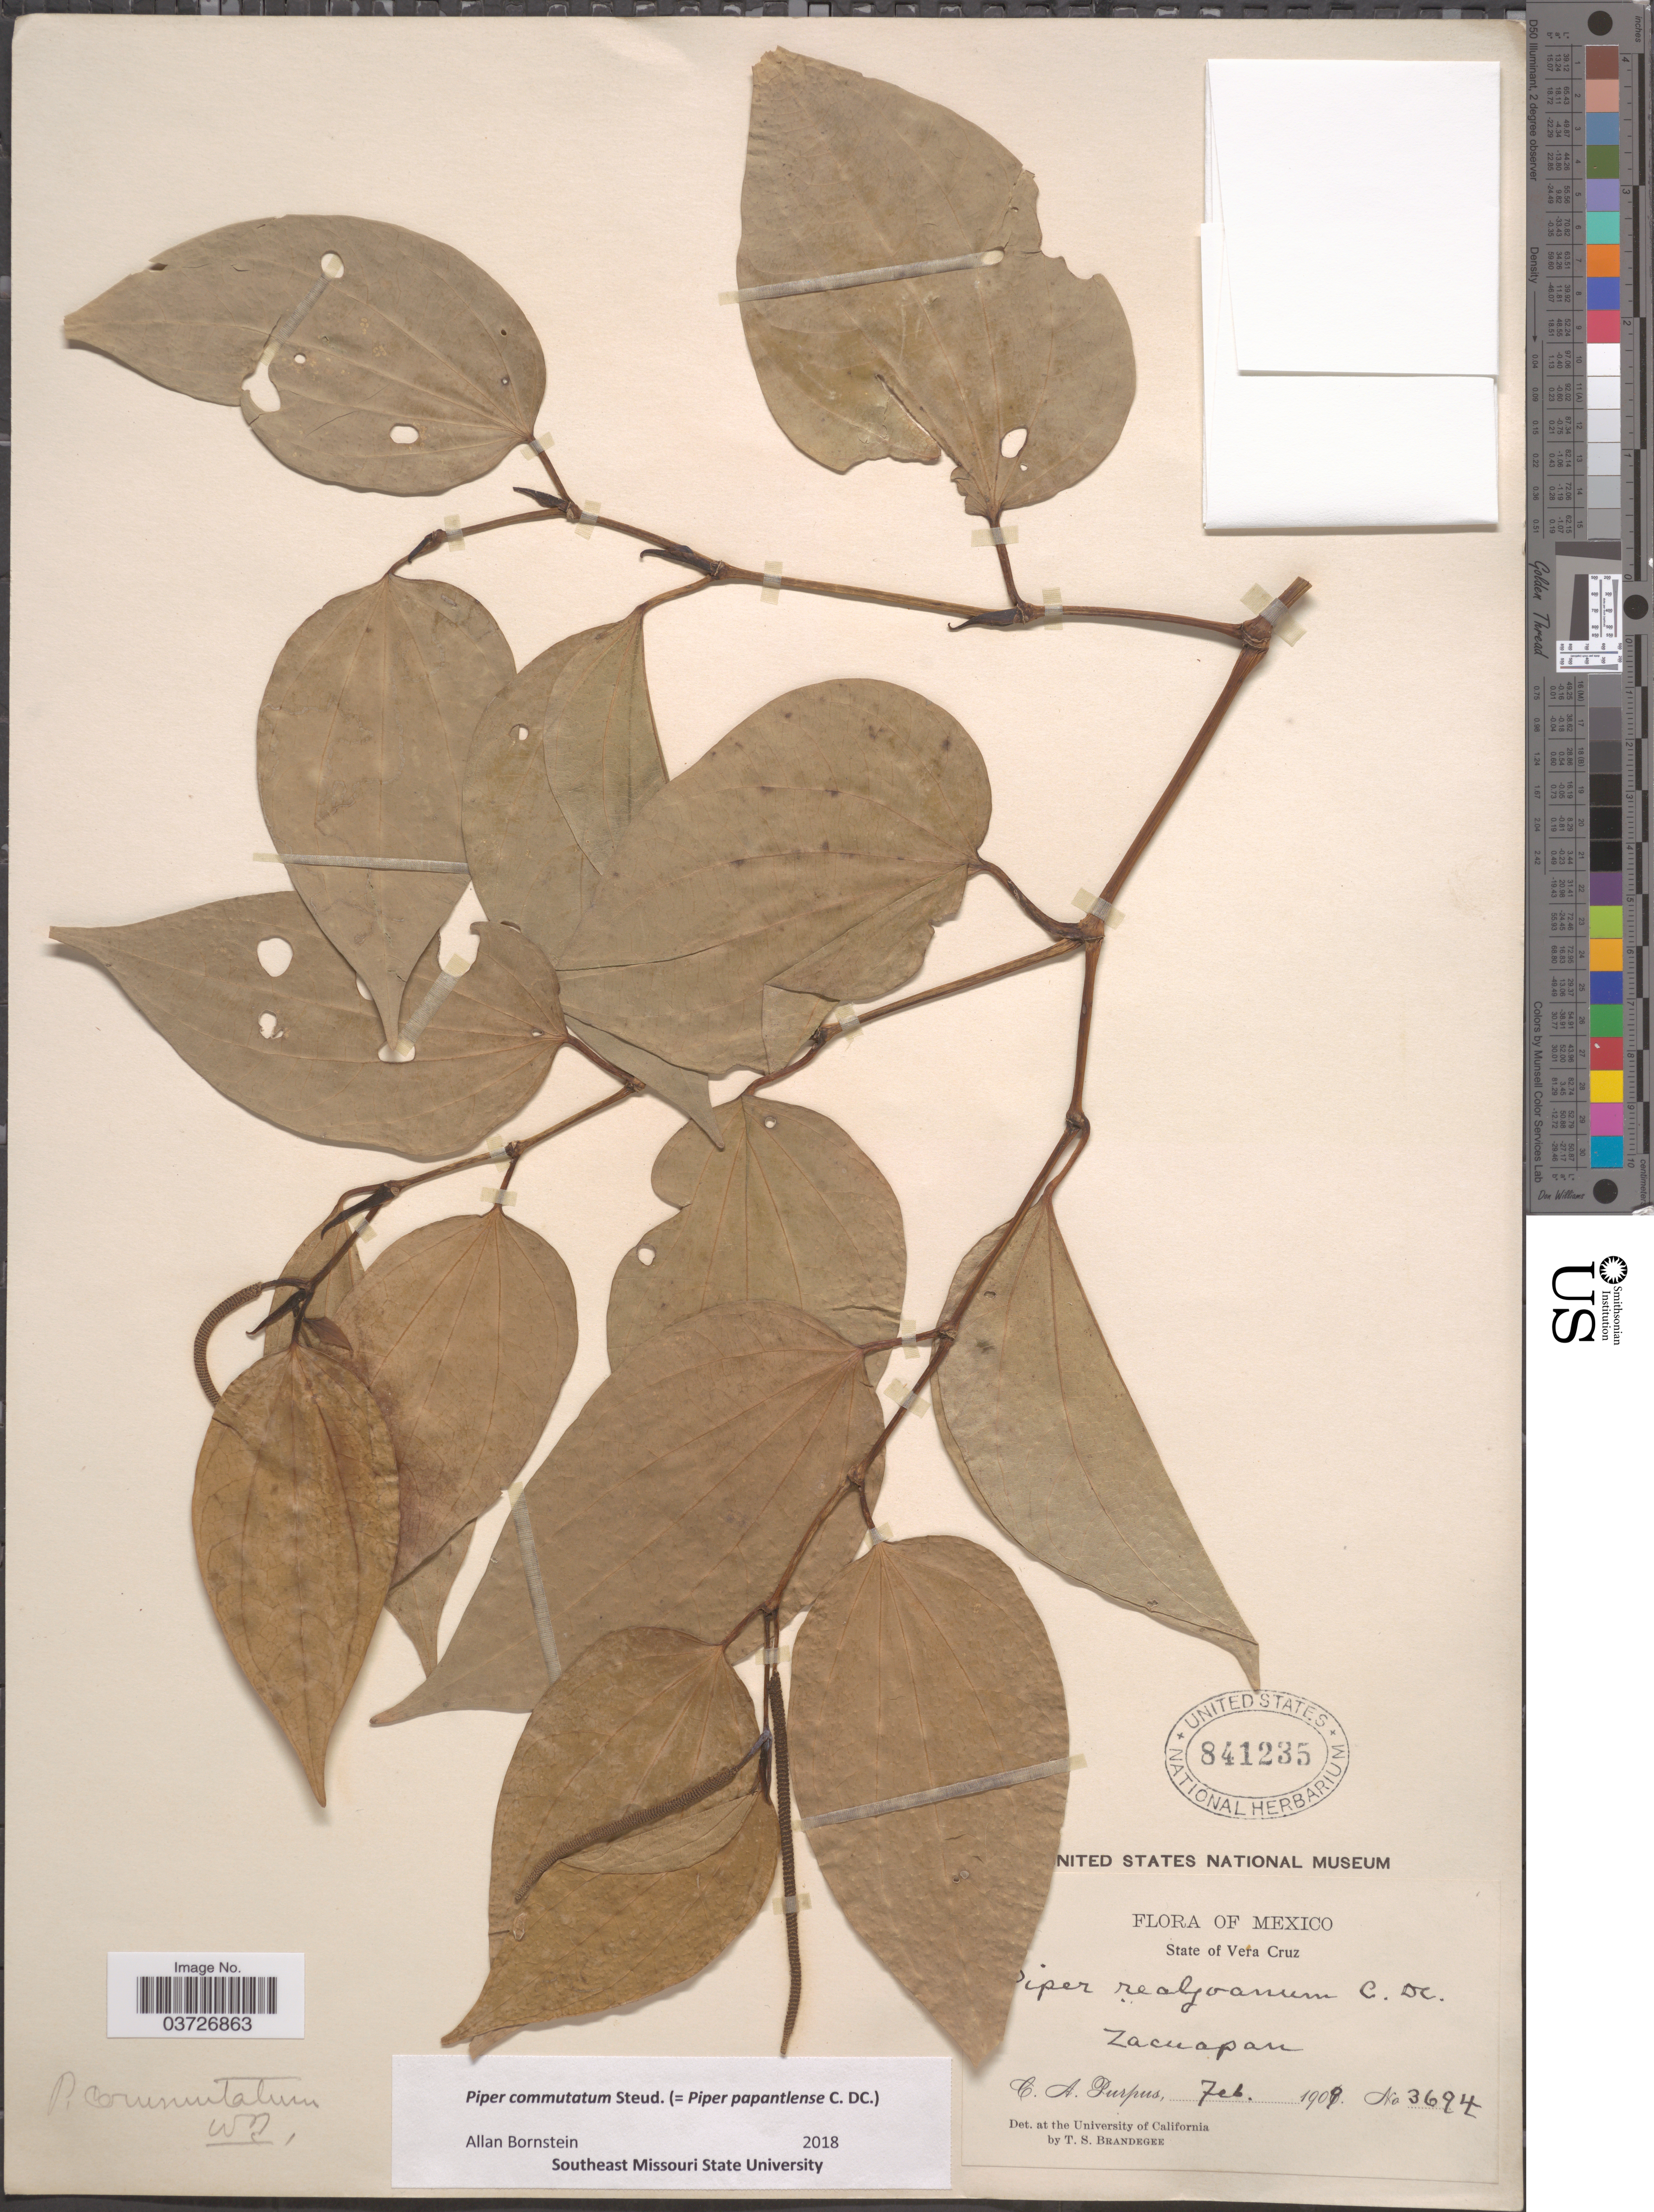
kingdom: Plantae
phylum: Tracheophyta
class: Magnoliopsida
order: Piperales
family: Piperaceae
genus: Piper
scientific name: Piper commutatum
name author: Steud.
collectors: C. A. Purpus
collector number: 3694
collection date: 1909-02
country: Mexico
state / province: Veracruz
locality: State of Vera Cruz. Zacuapan.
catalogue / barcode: US 841235